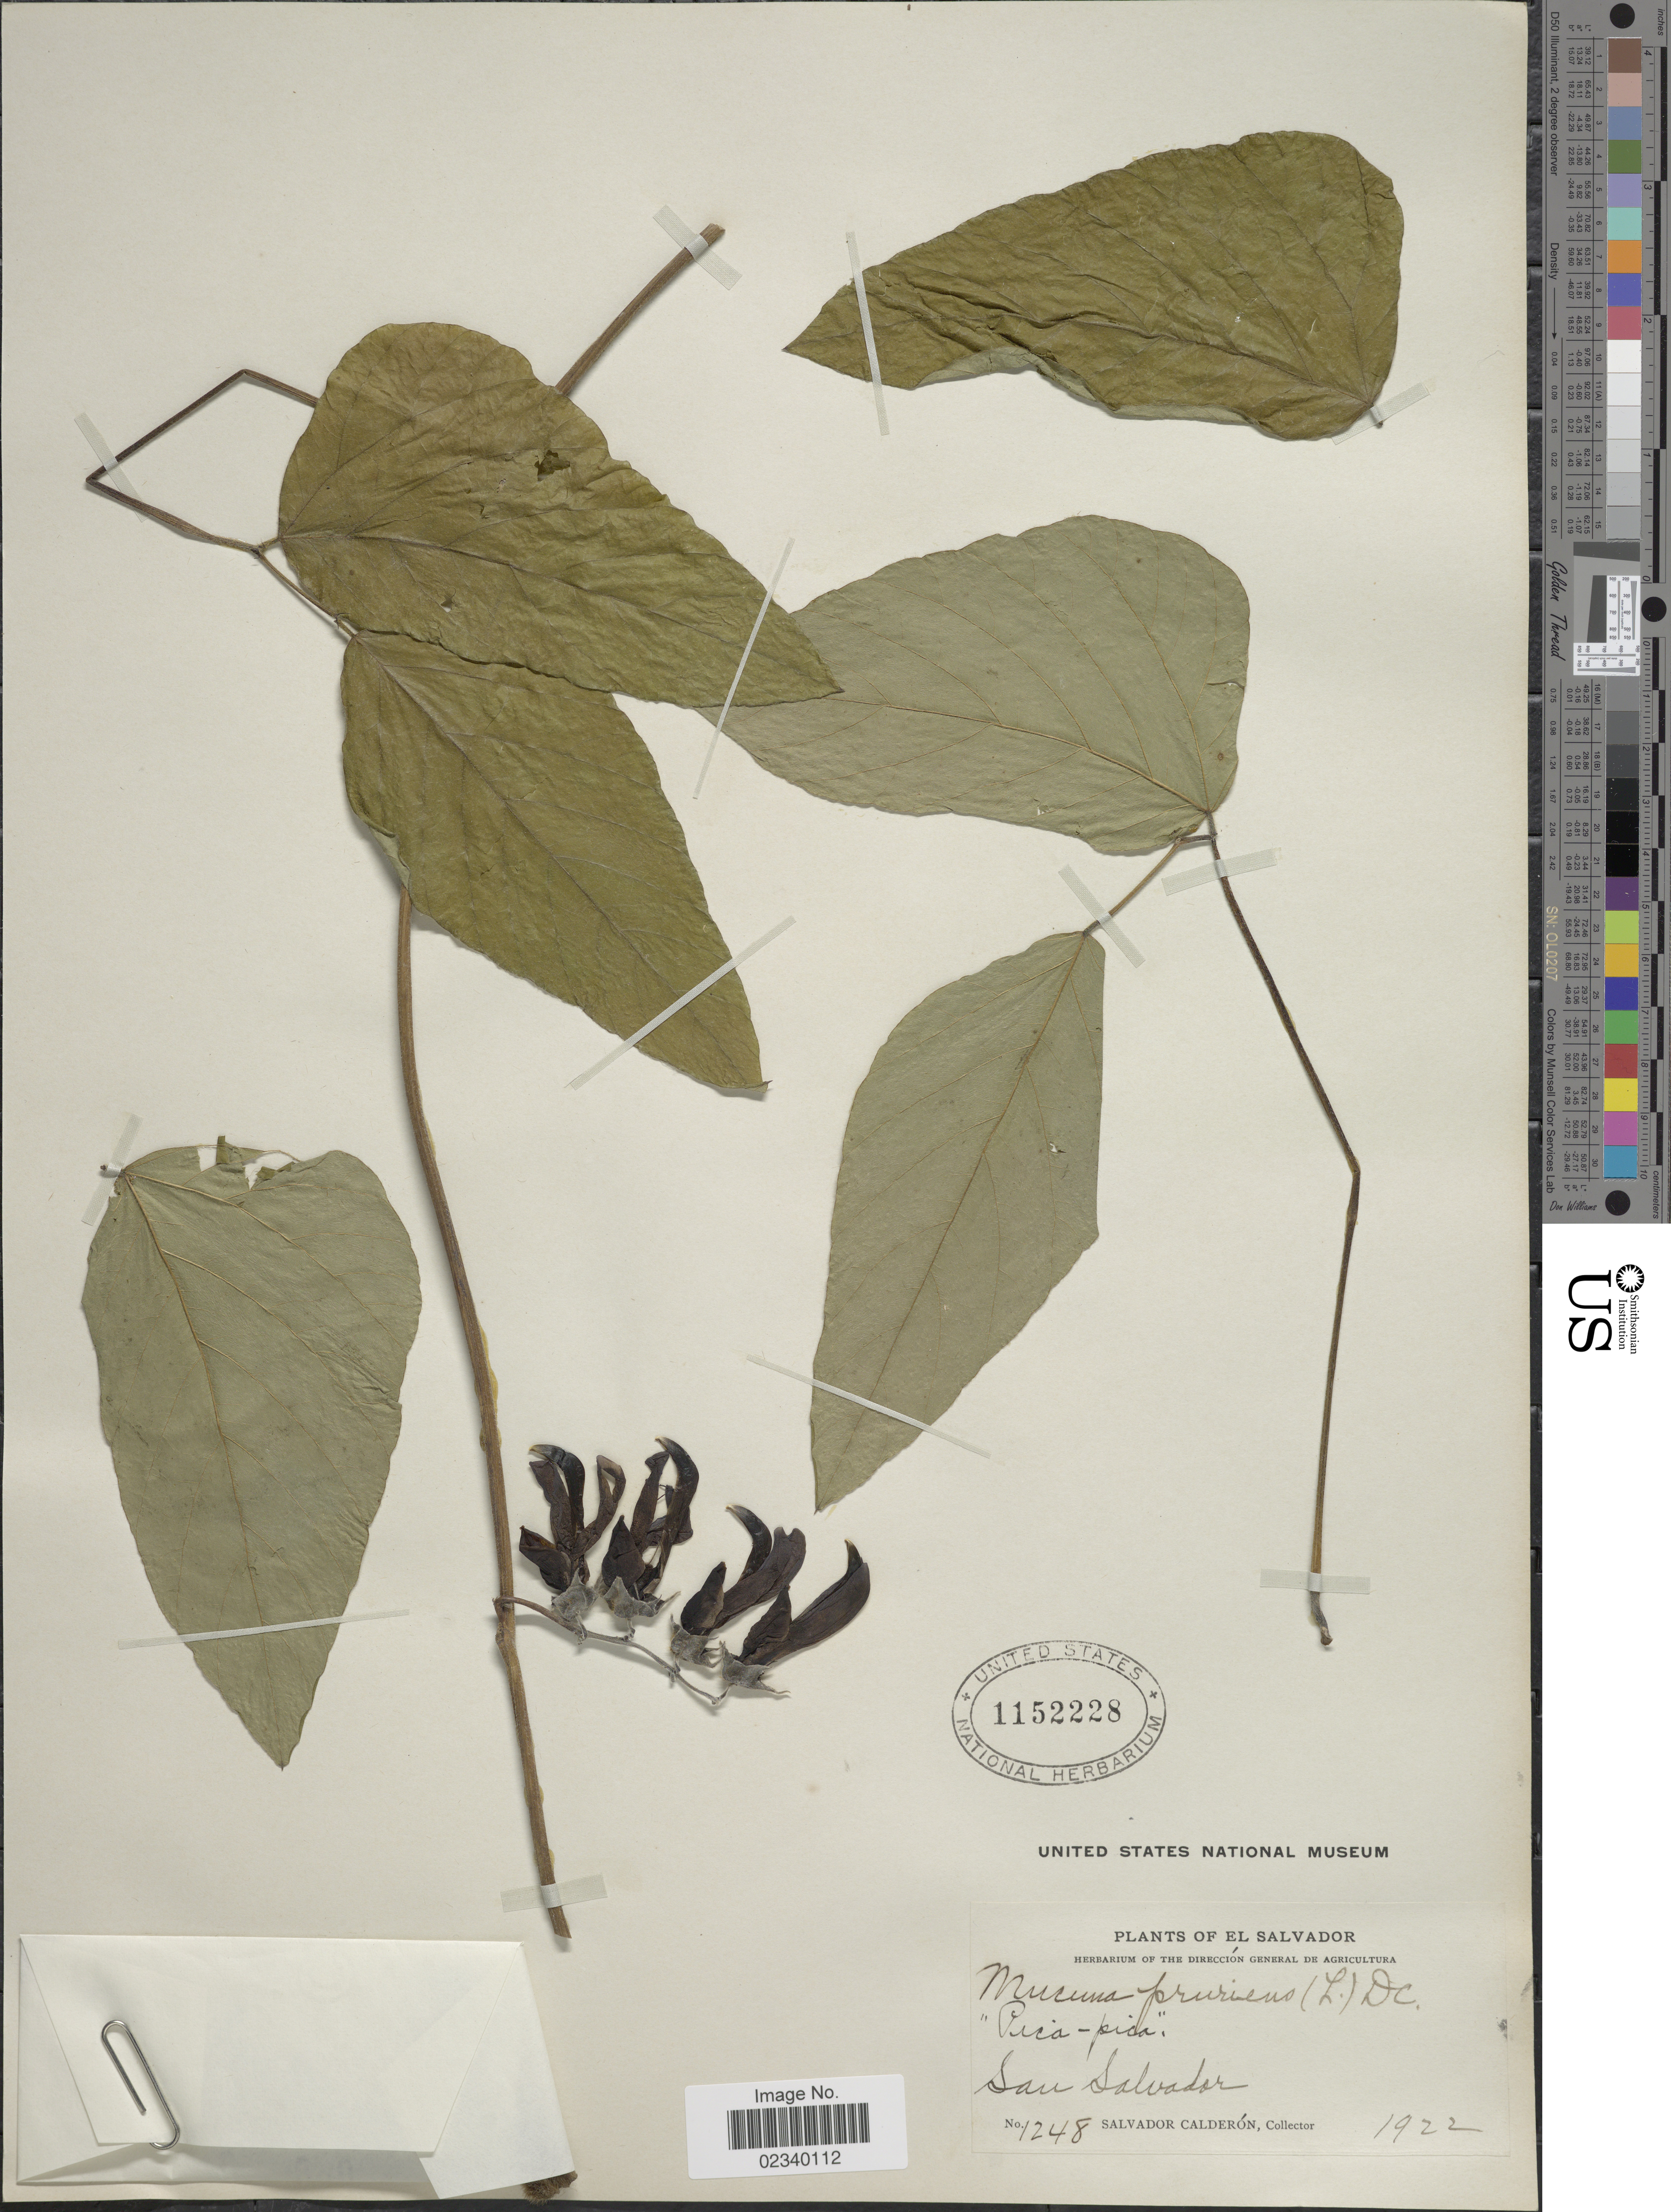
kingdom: Plantae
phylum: Tracheophyta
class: Magnoliopsida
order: Fabales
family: Fabaceae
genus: Mucuna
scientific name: Mucuna pruriens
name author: (L.) DC.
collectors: S. Calderón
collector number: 1248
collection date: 1922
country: El Salvador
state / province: San Salvador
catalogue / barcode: US 1152228